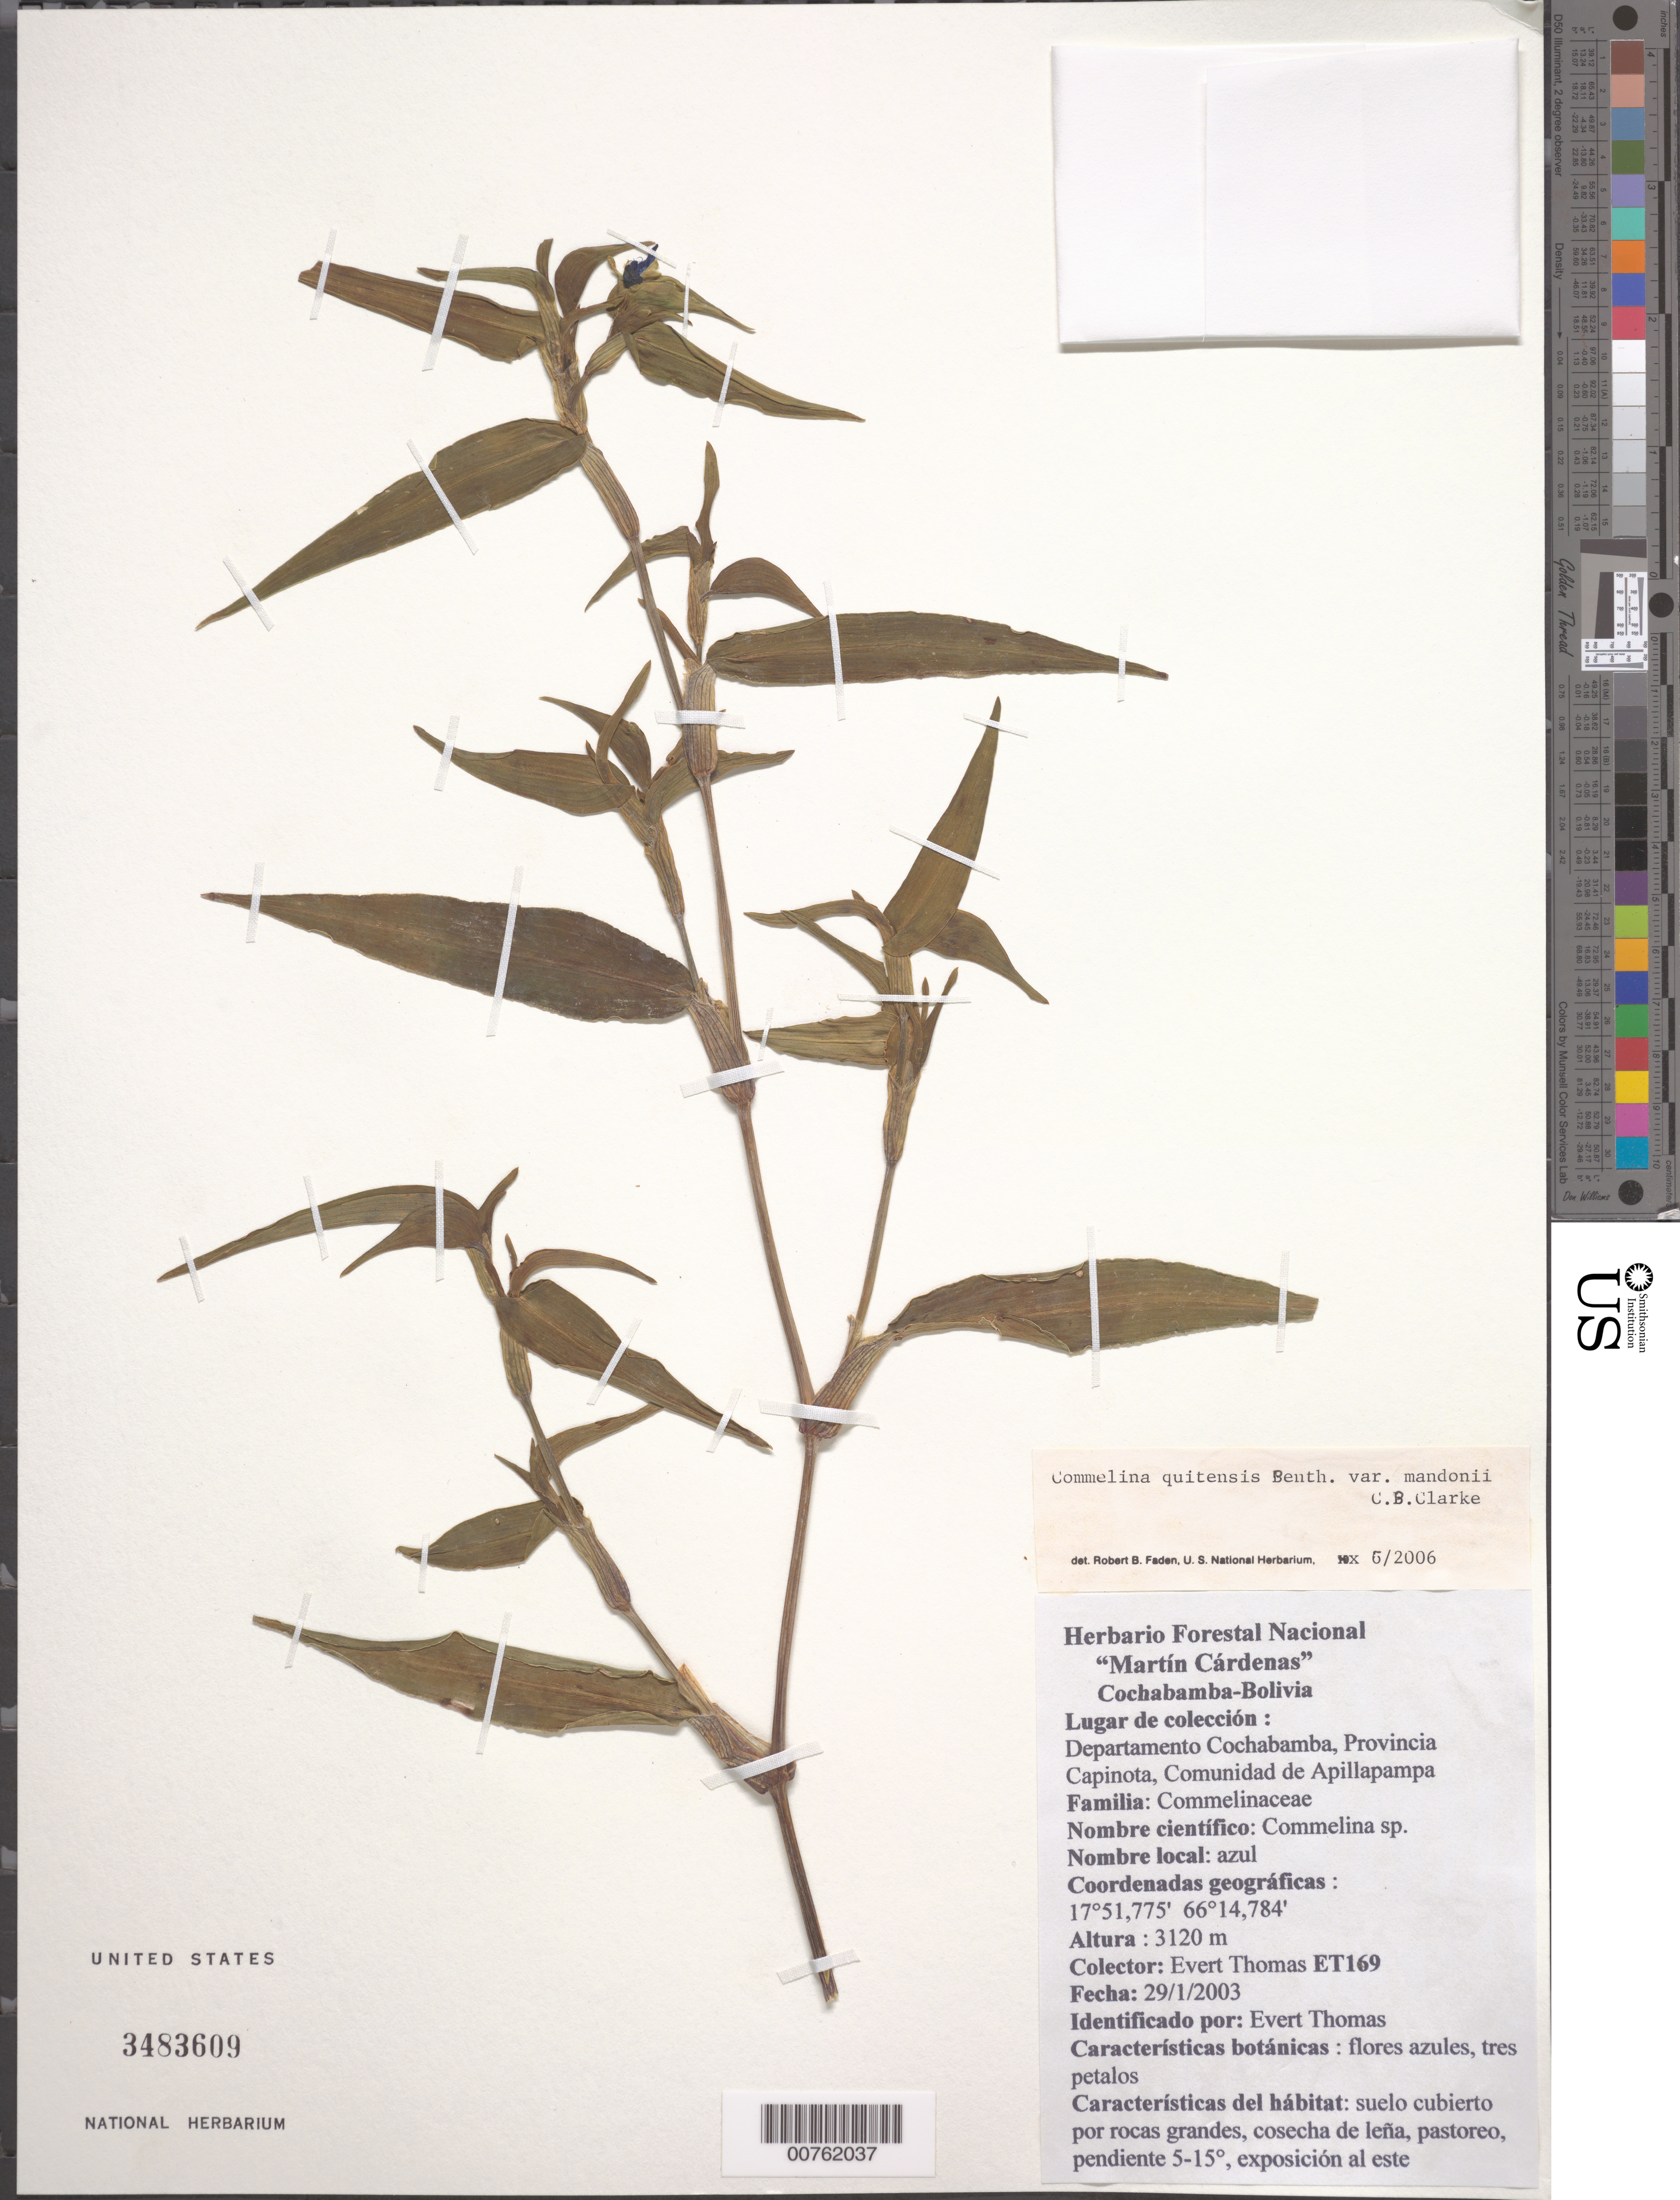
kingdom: Plantae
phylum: Tracheophyta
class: Liliopsida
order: Commelinales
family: Commelinaceae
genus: Commelina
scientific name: Commelina quitensis var. mandonii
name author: C.B. Clarke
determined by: Faden, Robert B., (US), Smithsonian Institution - National Museum of Natural History (UNITED STATES)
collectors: E. Thomas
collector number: ET169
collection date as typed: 29 Jan 2003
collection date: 2003-01-29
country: Bolivia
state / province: Cochabamba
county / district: Capinota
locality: Comunidad de ApillaPampa.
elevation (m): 3120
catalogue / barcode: US 3483609